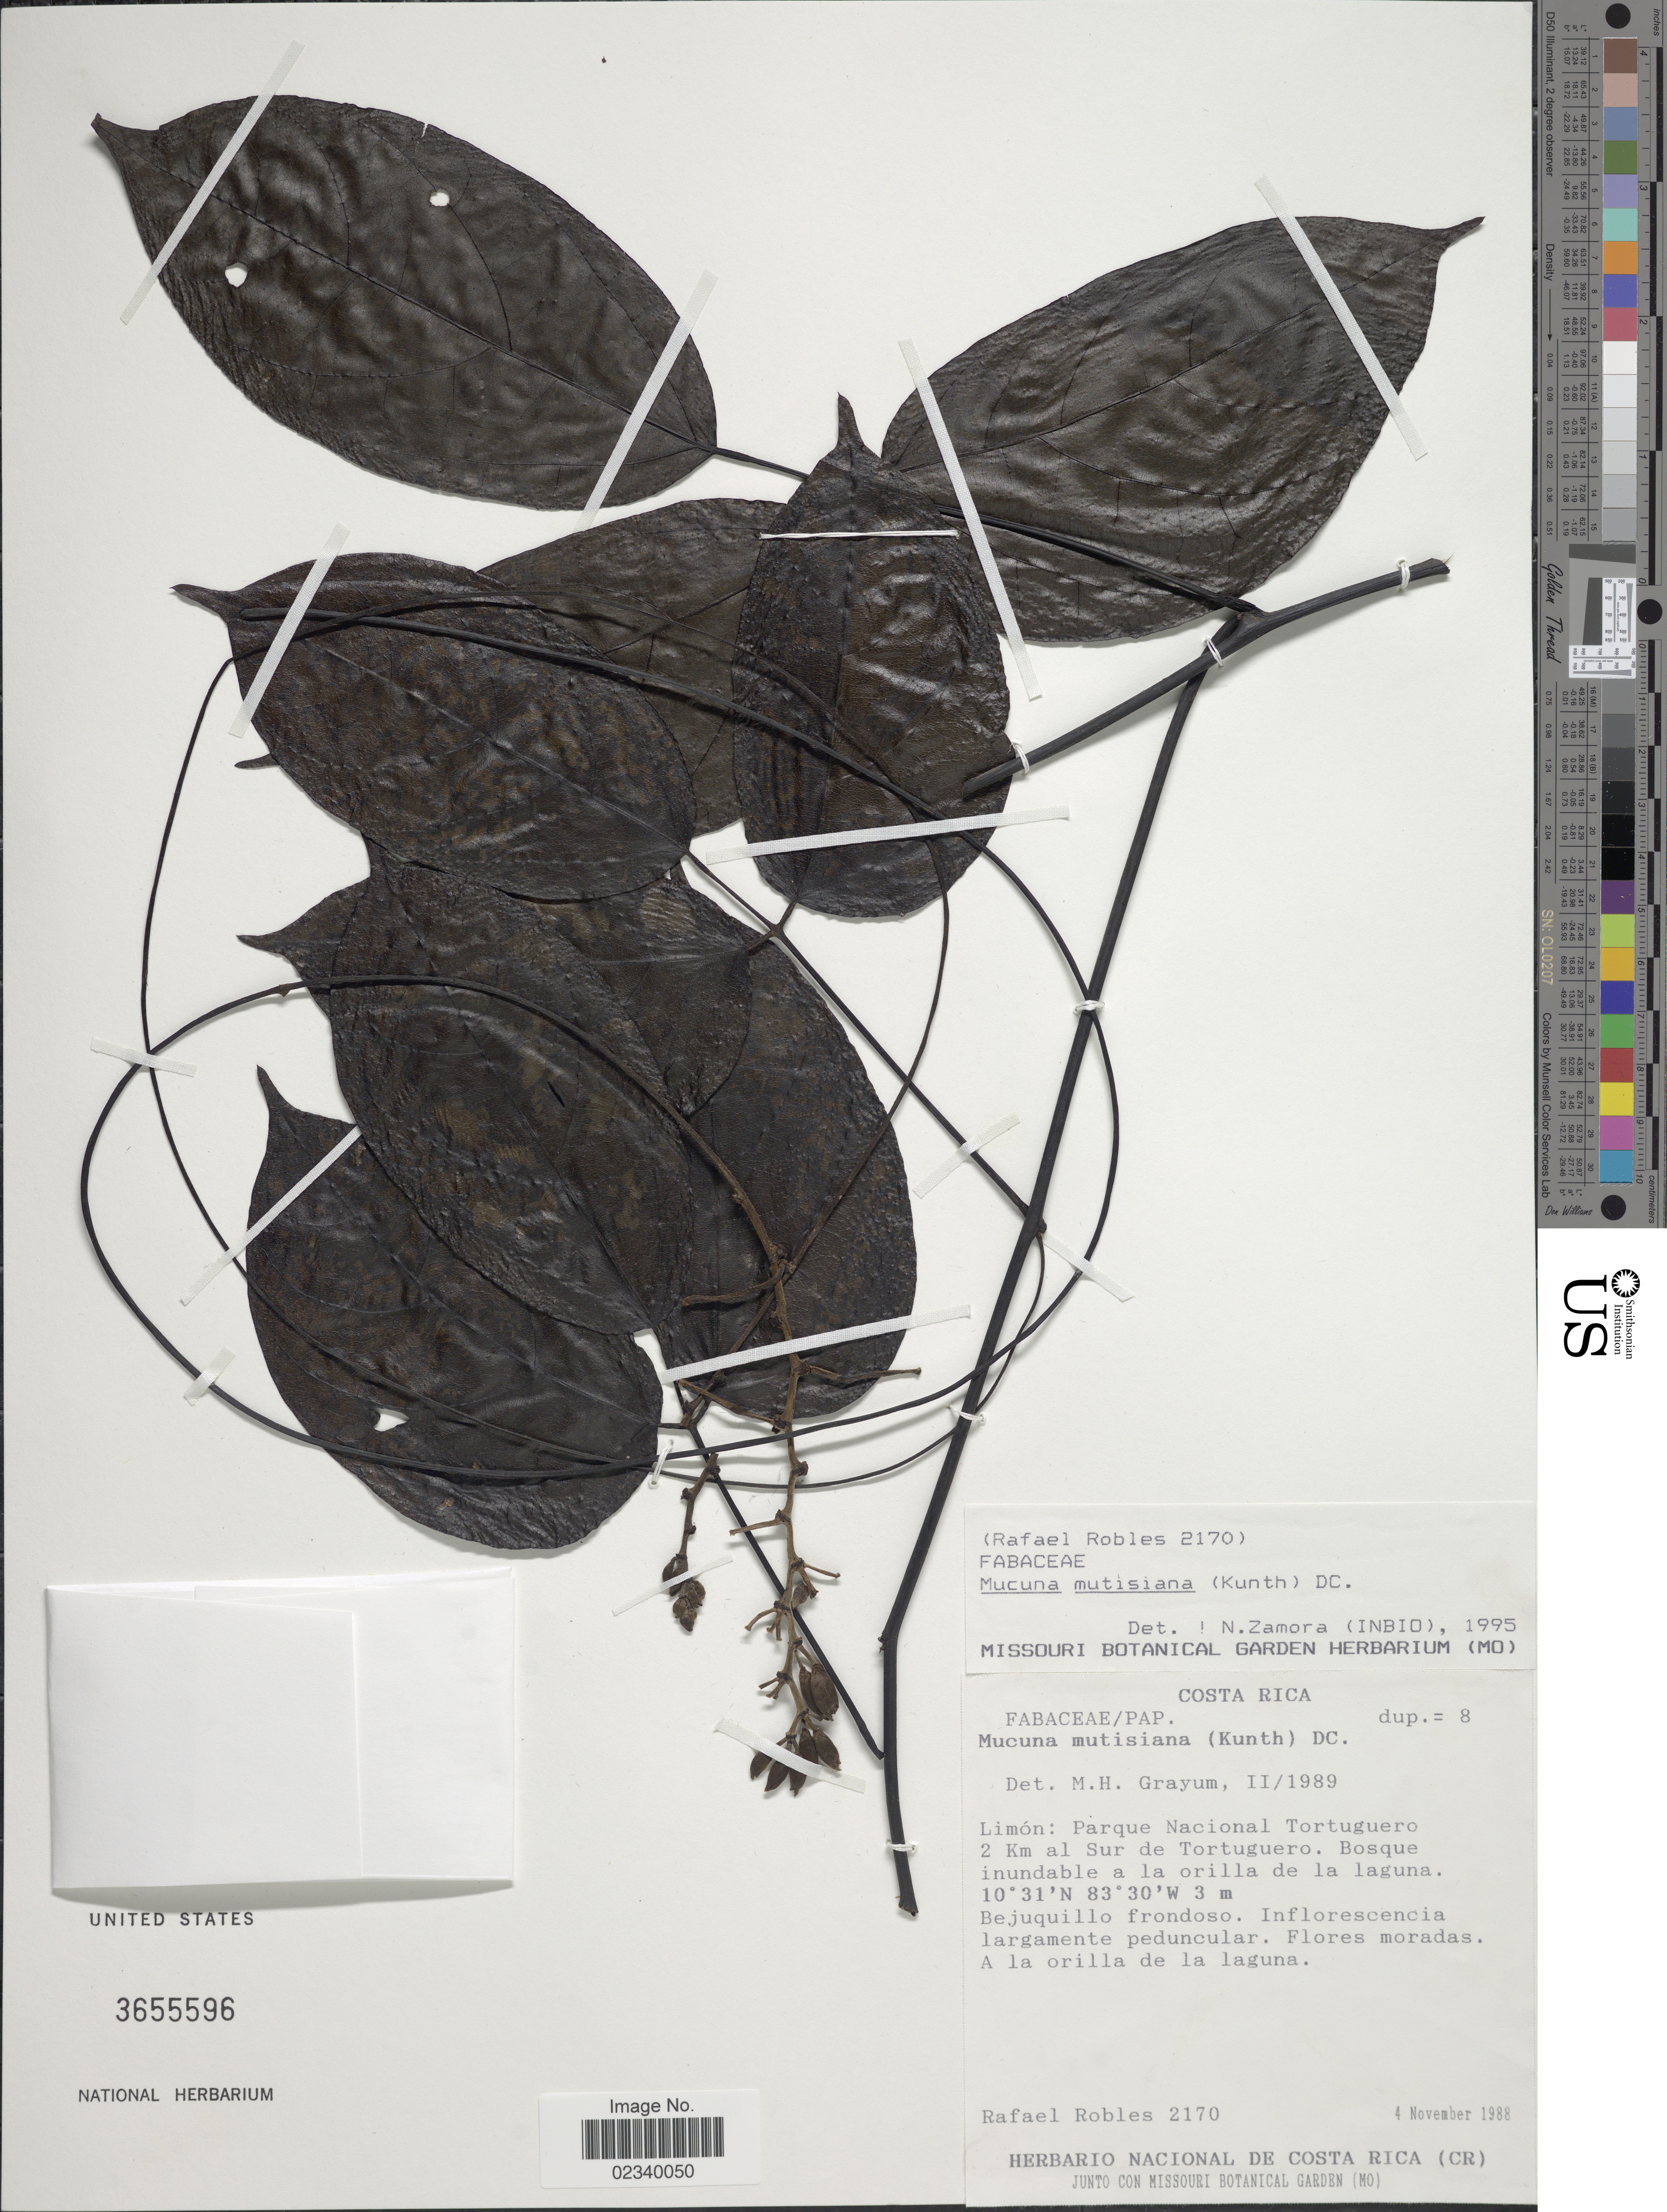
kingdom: Plantae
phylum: Tracheophyta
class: Magnoliopsida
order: Fabales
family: Fabaceae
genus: Mucuna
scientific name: Mucuna mutisiana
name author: (Kunth) DC.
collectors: R. Robles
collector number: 2170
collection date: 1988-11-04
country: Costa Rica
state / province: Limón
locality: Parque Nacional Tortuguero 2 Km al Sur de Tortuguero. Bosque inundable a la orilla de la laguna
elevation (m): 3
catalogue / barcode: US 3655596